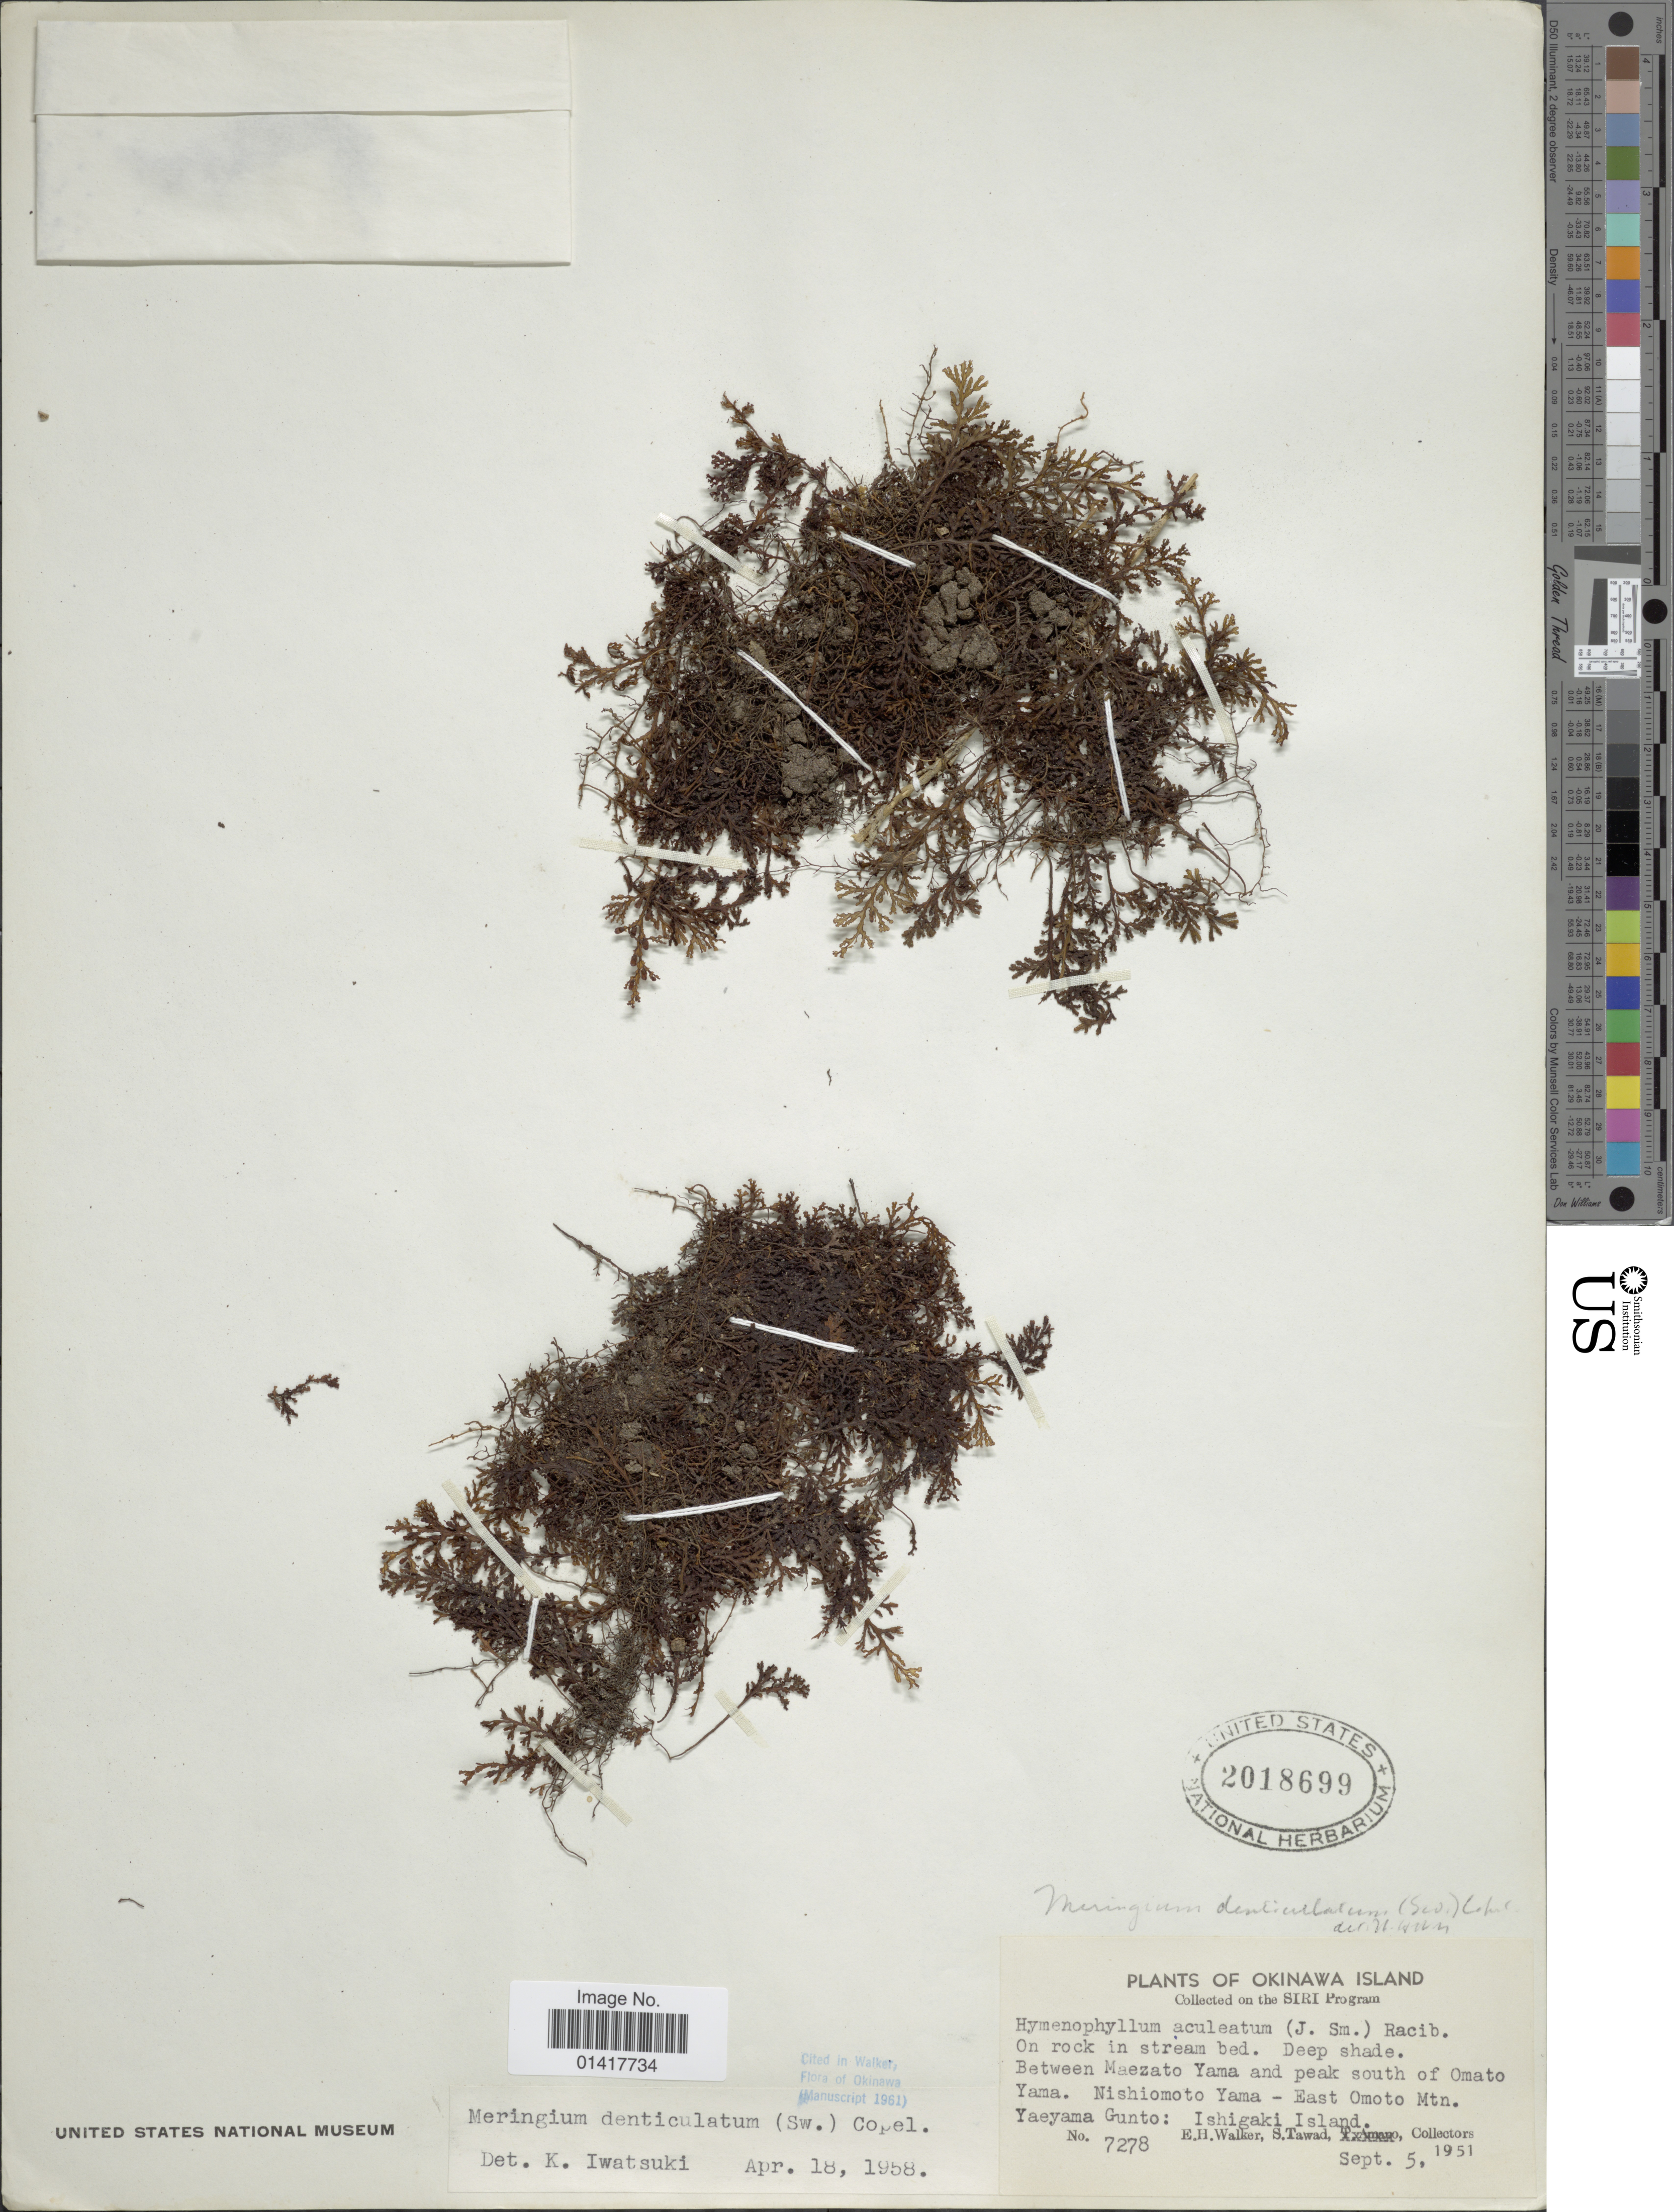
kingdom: Plantae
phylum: Tracheophyta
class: Polypodiopsida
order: Hymenophyllales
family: Hymenophyllaceae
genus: Hymenophyllum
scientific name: Hymenophyllum denticulatum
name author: Sw.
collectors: E. H. Walker & S. Tawad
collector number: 7278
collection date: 1951-09-05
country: Japan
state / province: Okinawa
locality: Okinawa Island. Between Maezato Yama and peak south of Omato Yama. Nishiomoto Yama - east Omoto Mtn. Yaeyama Gunto: Ishigaki Island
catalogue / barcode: US 2018699